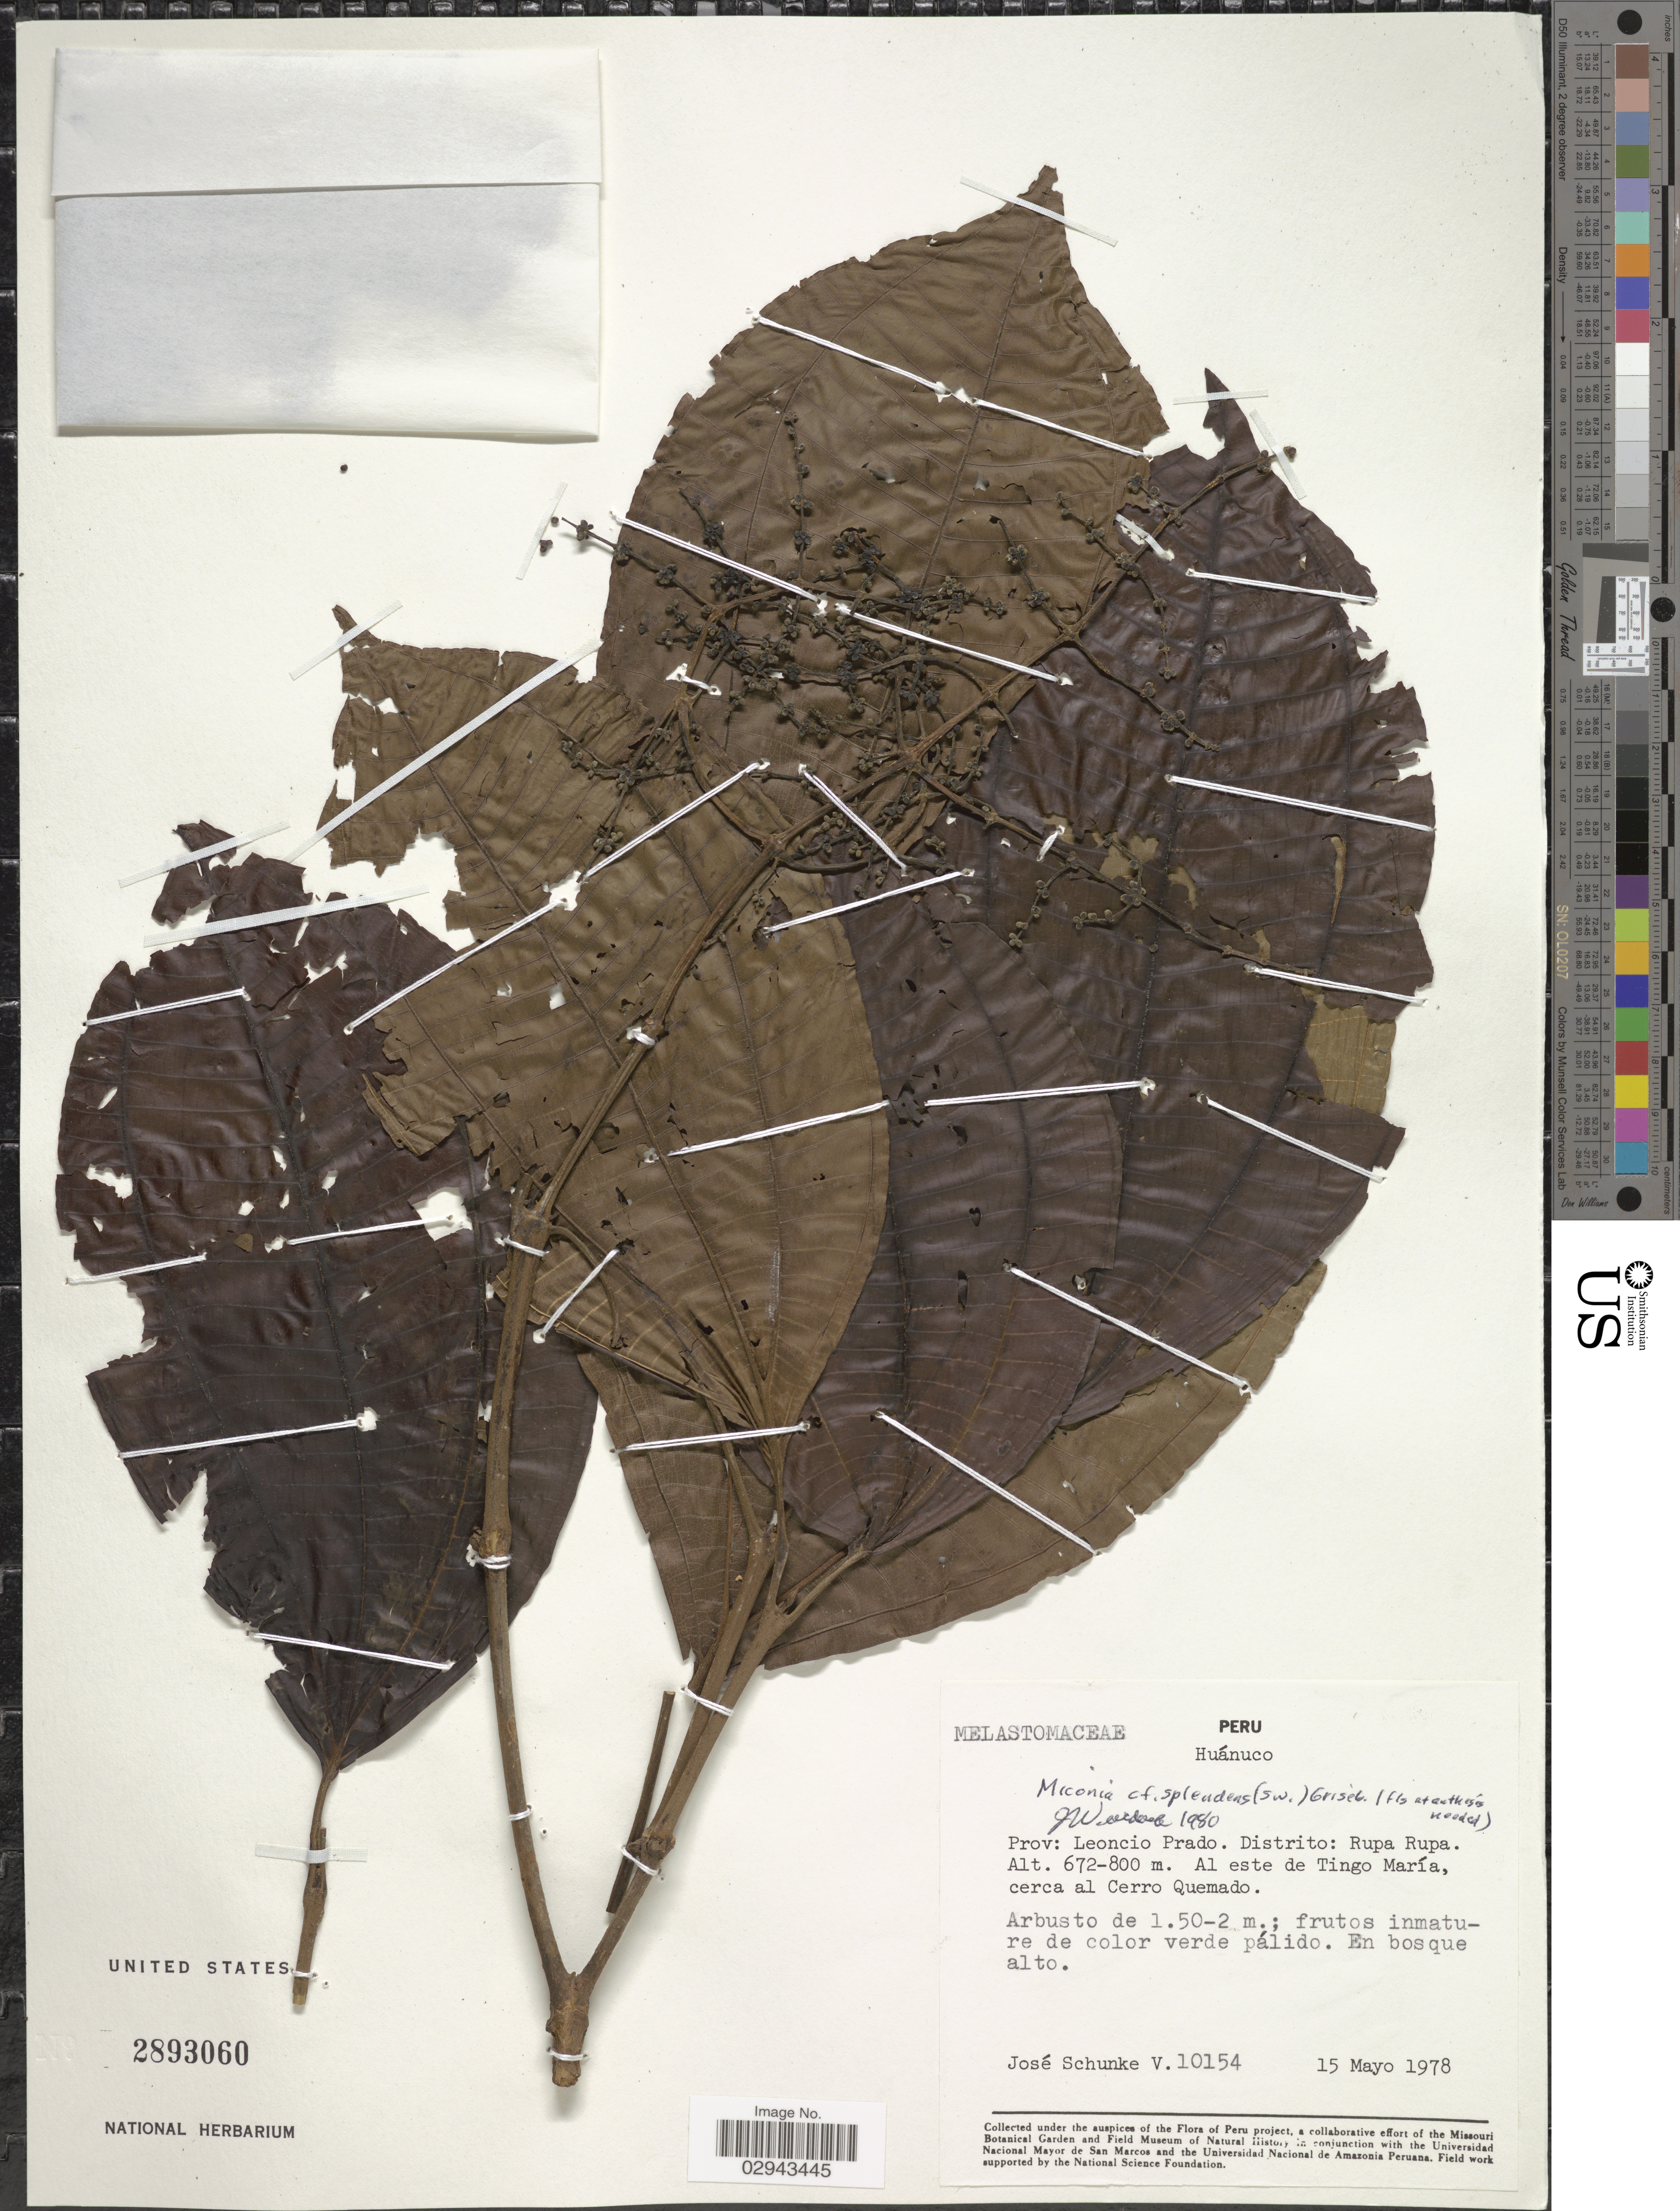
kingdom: Plantae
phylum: Tracheophyta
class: Magnoliopsida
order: Myrtales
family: Melastomataceae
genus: Miconia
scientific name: Miconia splendens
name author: (Sw.) Griseb.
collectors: J. Schunke Vigo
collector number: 10154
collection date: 1978-05-15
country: Peru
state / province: Huánuco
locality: Prov: Leoncio Prado. Distrito: Rupa Rupa. Al este de Tingo María, cerca al Cerro Quemado.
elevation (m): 672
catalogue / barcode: US 2893060